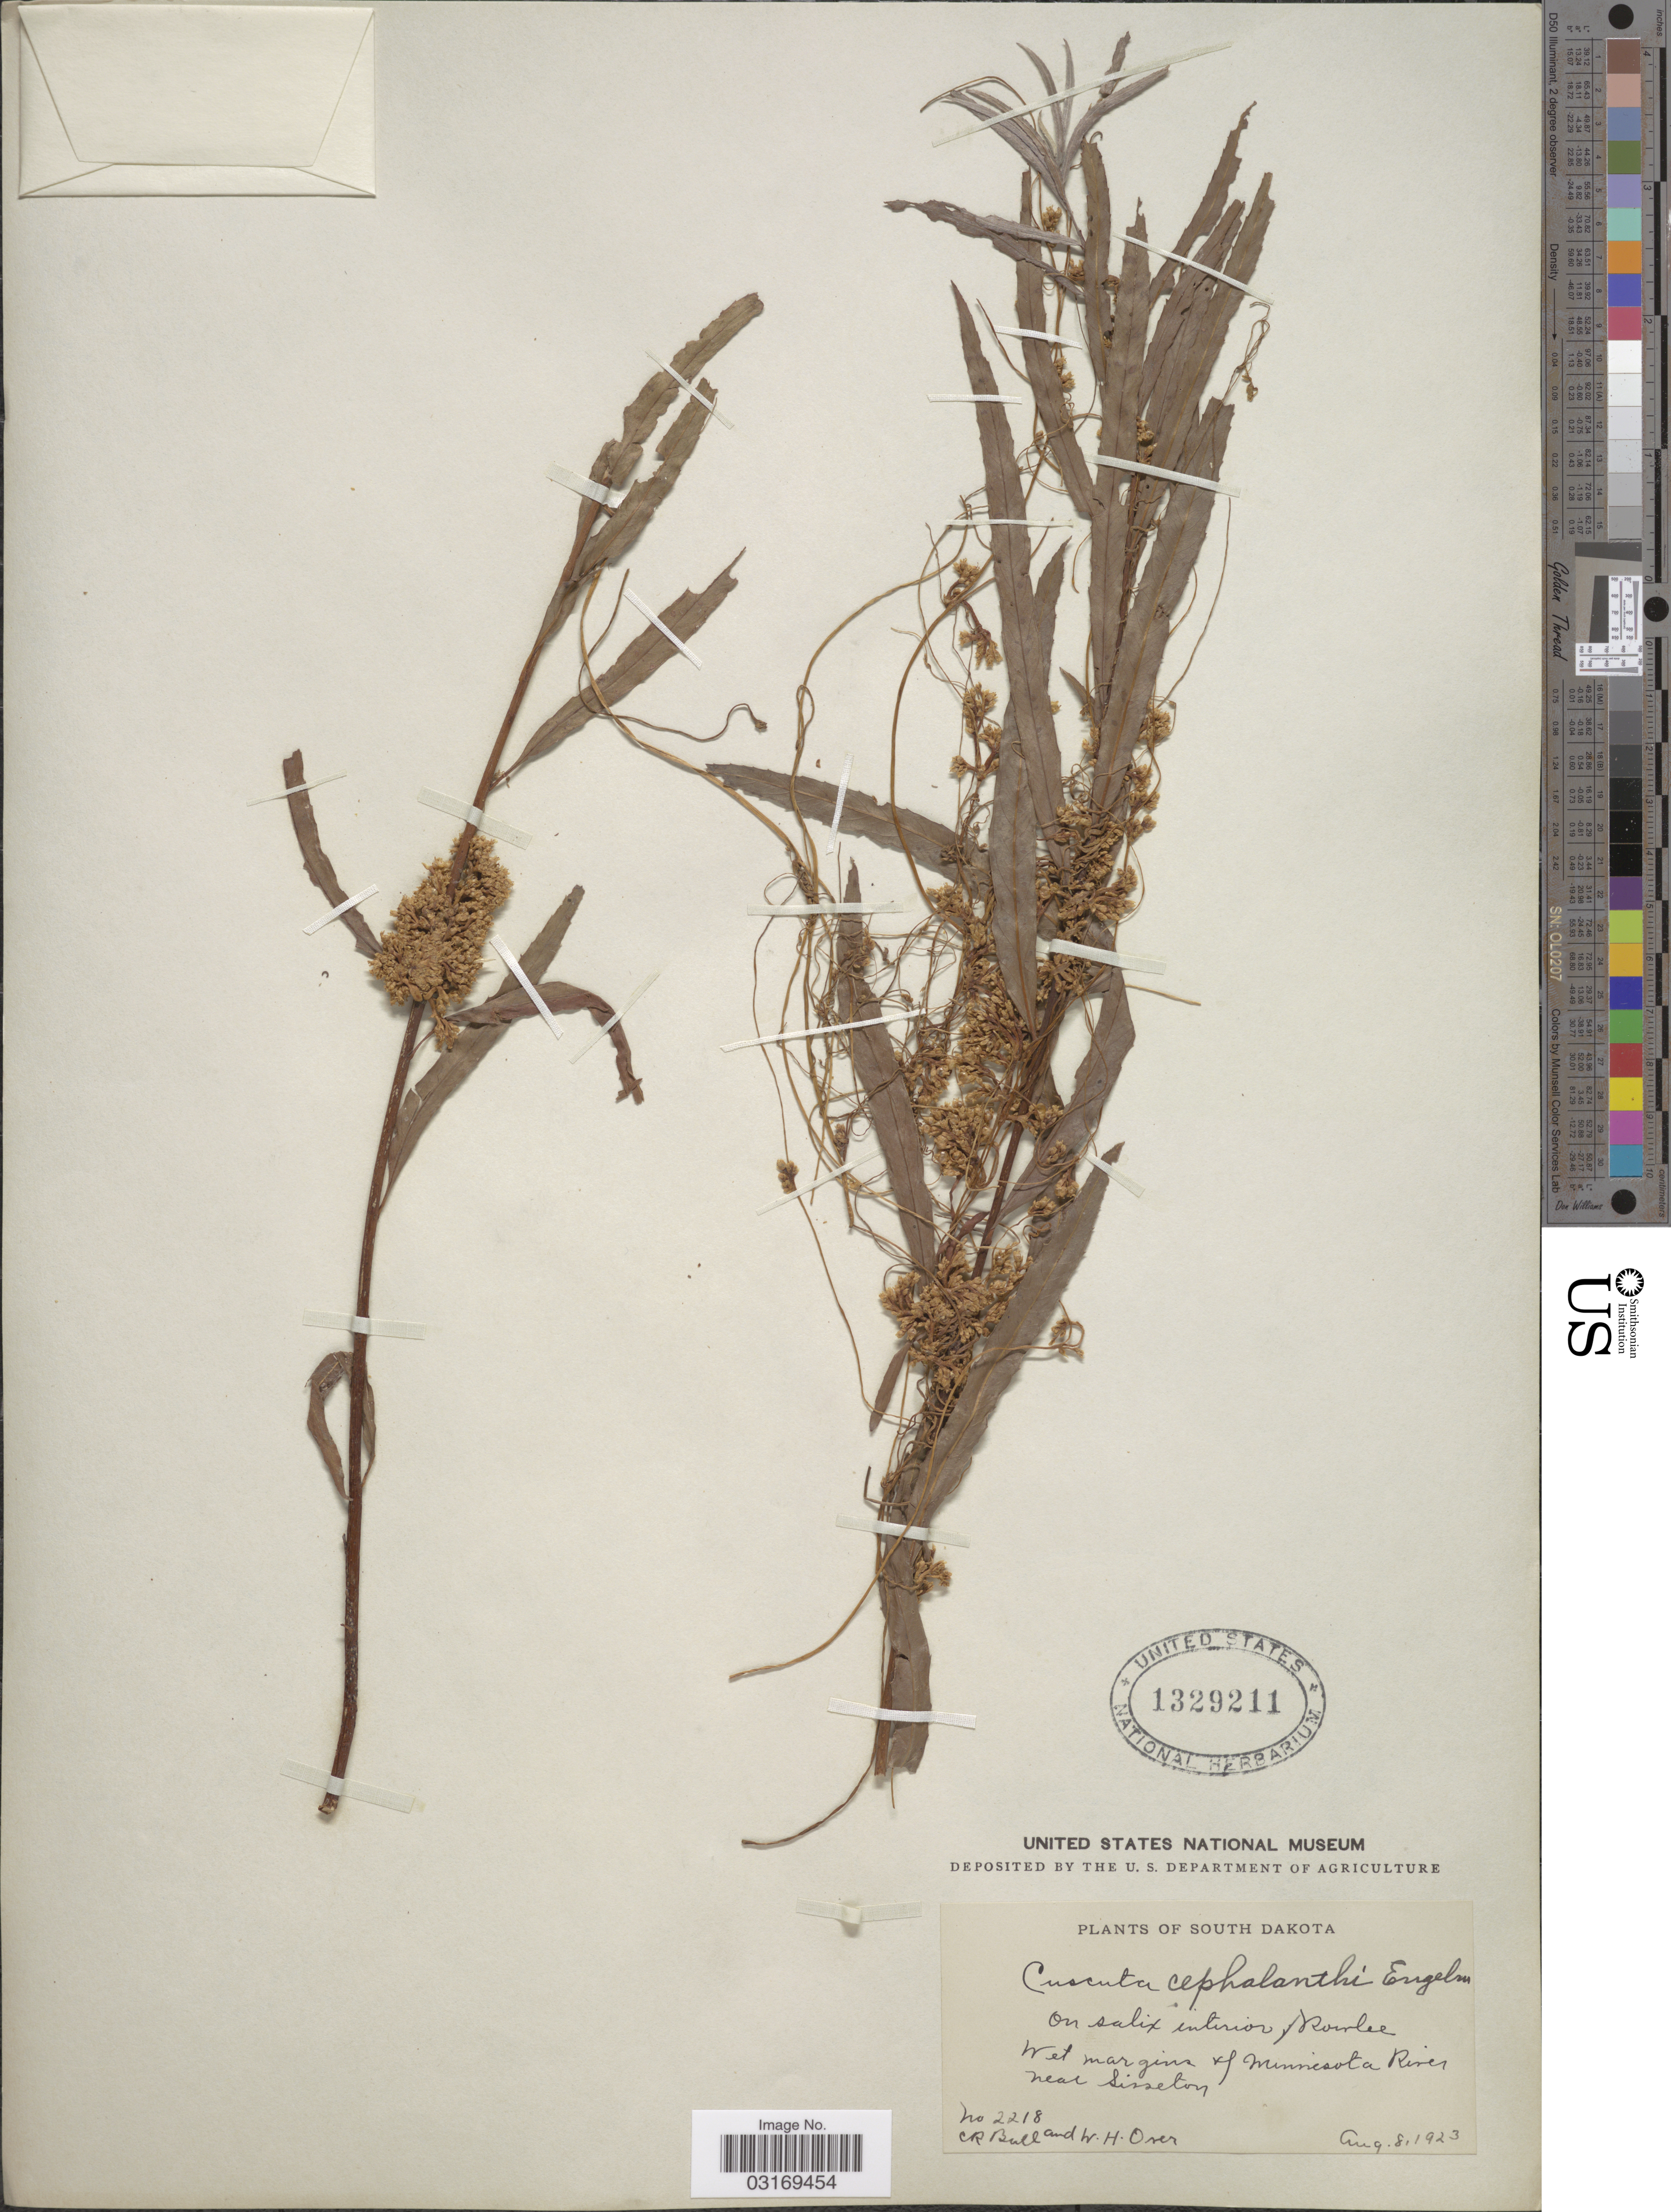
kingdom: Plantae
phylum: Tracheophyta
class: Magnoliopsida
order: Solanales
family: Convolvulaceae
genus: Cuscuta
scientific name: Cuscuta cephalanthi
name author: Engelm.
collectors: C. R. Ball & W. Over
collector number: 2218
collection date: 1923-08-09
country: United States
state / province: South Dakota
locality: Wet margins of Minnesota River near Sisseton.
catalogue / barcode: US 1329211